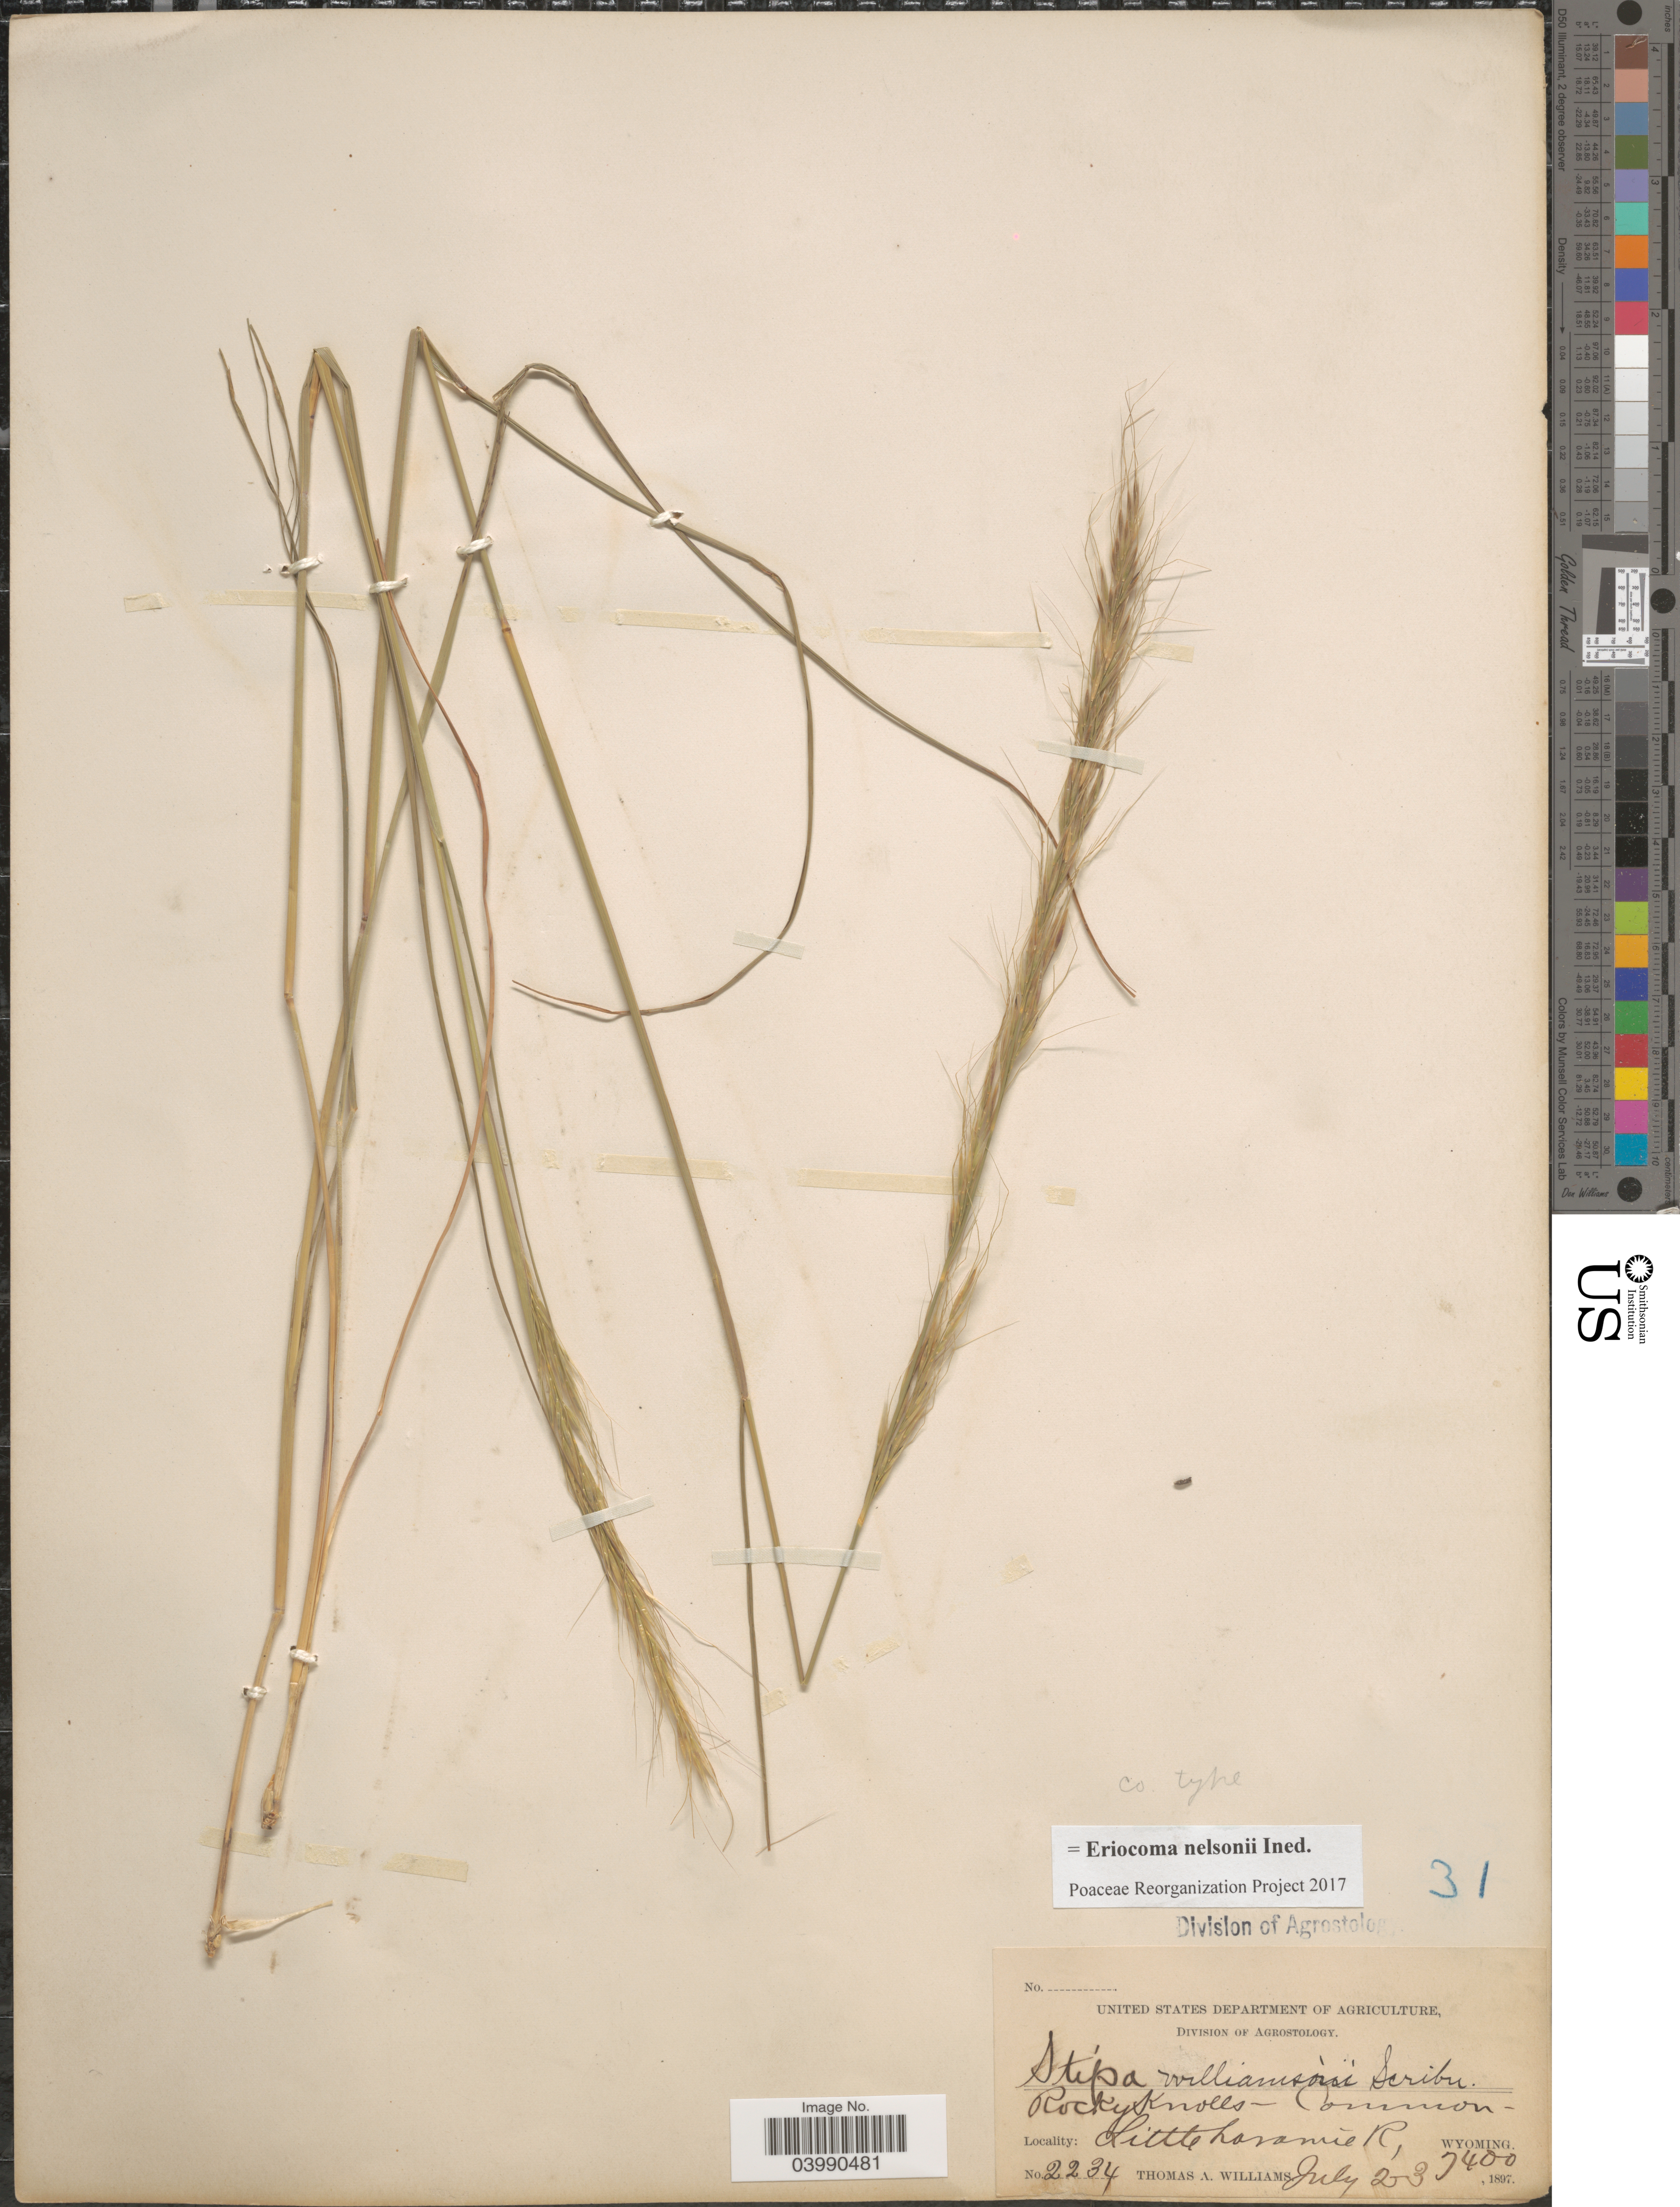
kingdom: Plantae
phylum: Tracheophyta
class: Liliopsida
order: Poales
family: Poaceae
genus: Eriocoma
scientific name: Eriocoma nelsonii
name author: (Scribn.) Romasch.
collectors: T. A. Williams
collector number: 2234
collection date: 1897-07-02/1897-07-03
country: United States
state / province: Wyoming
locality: Rocky Knolls. Little Laramie R.